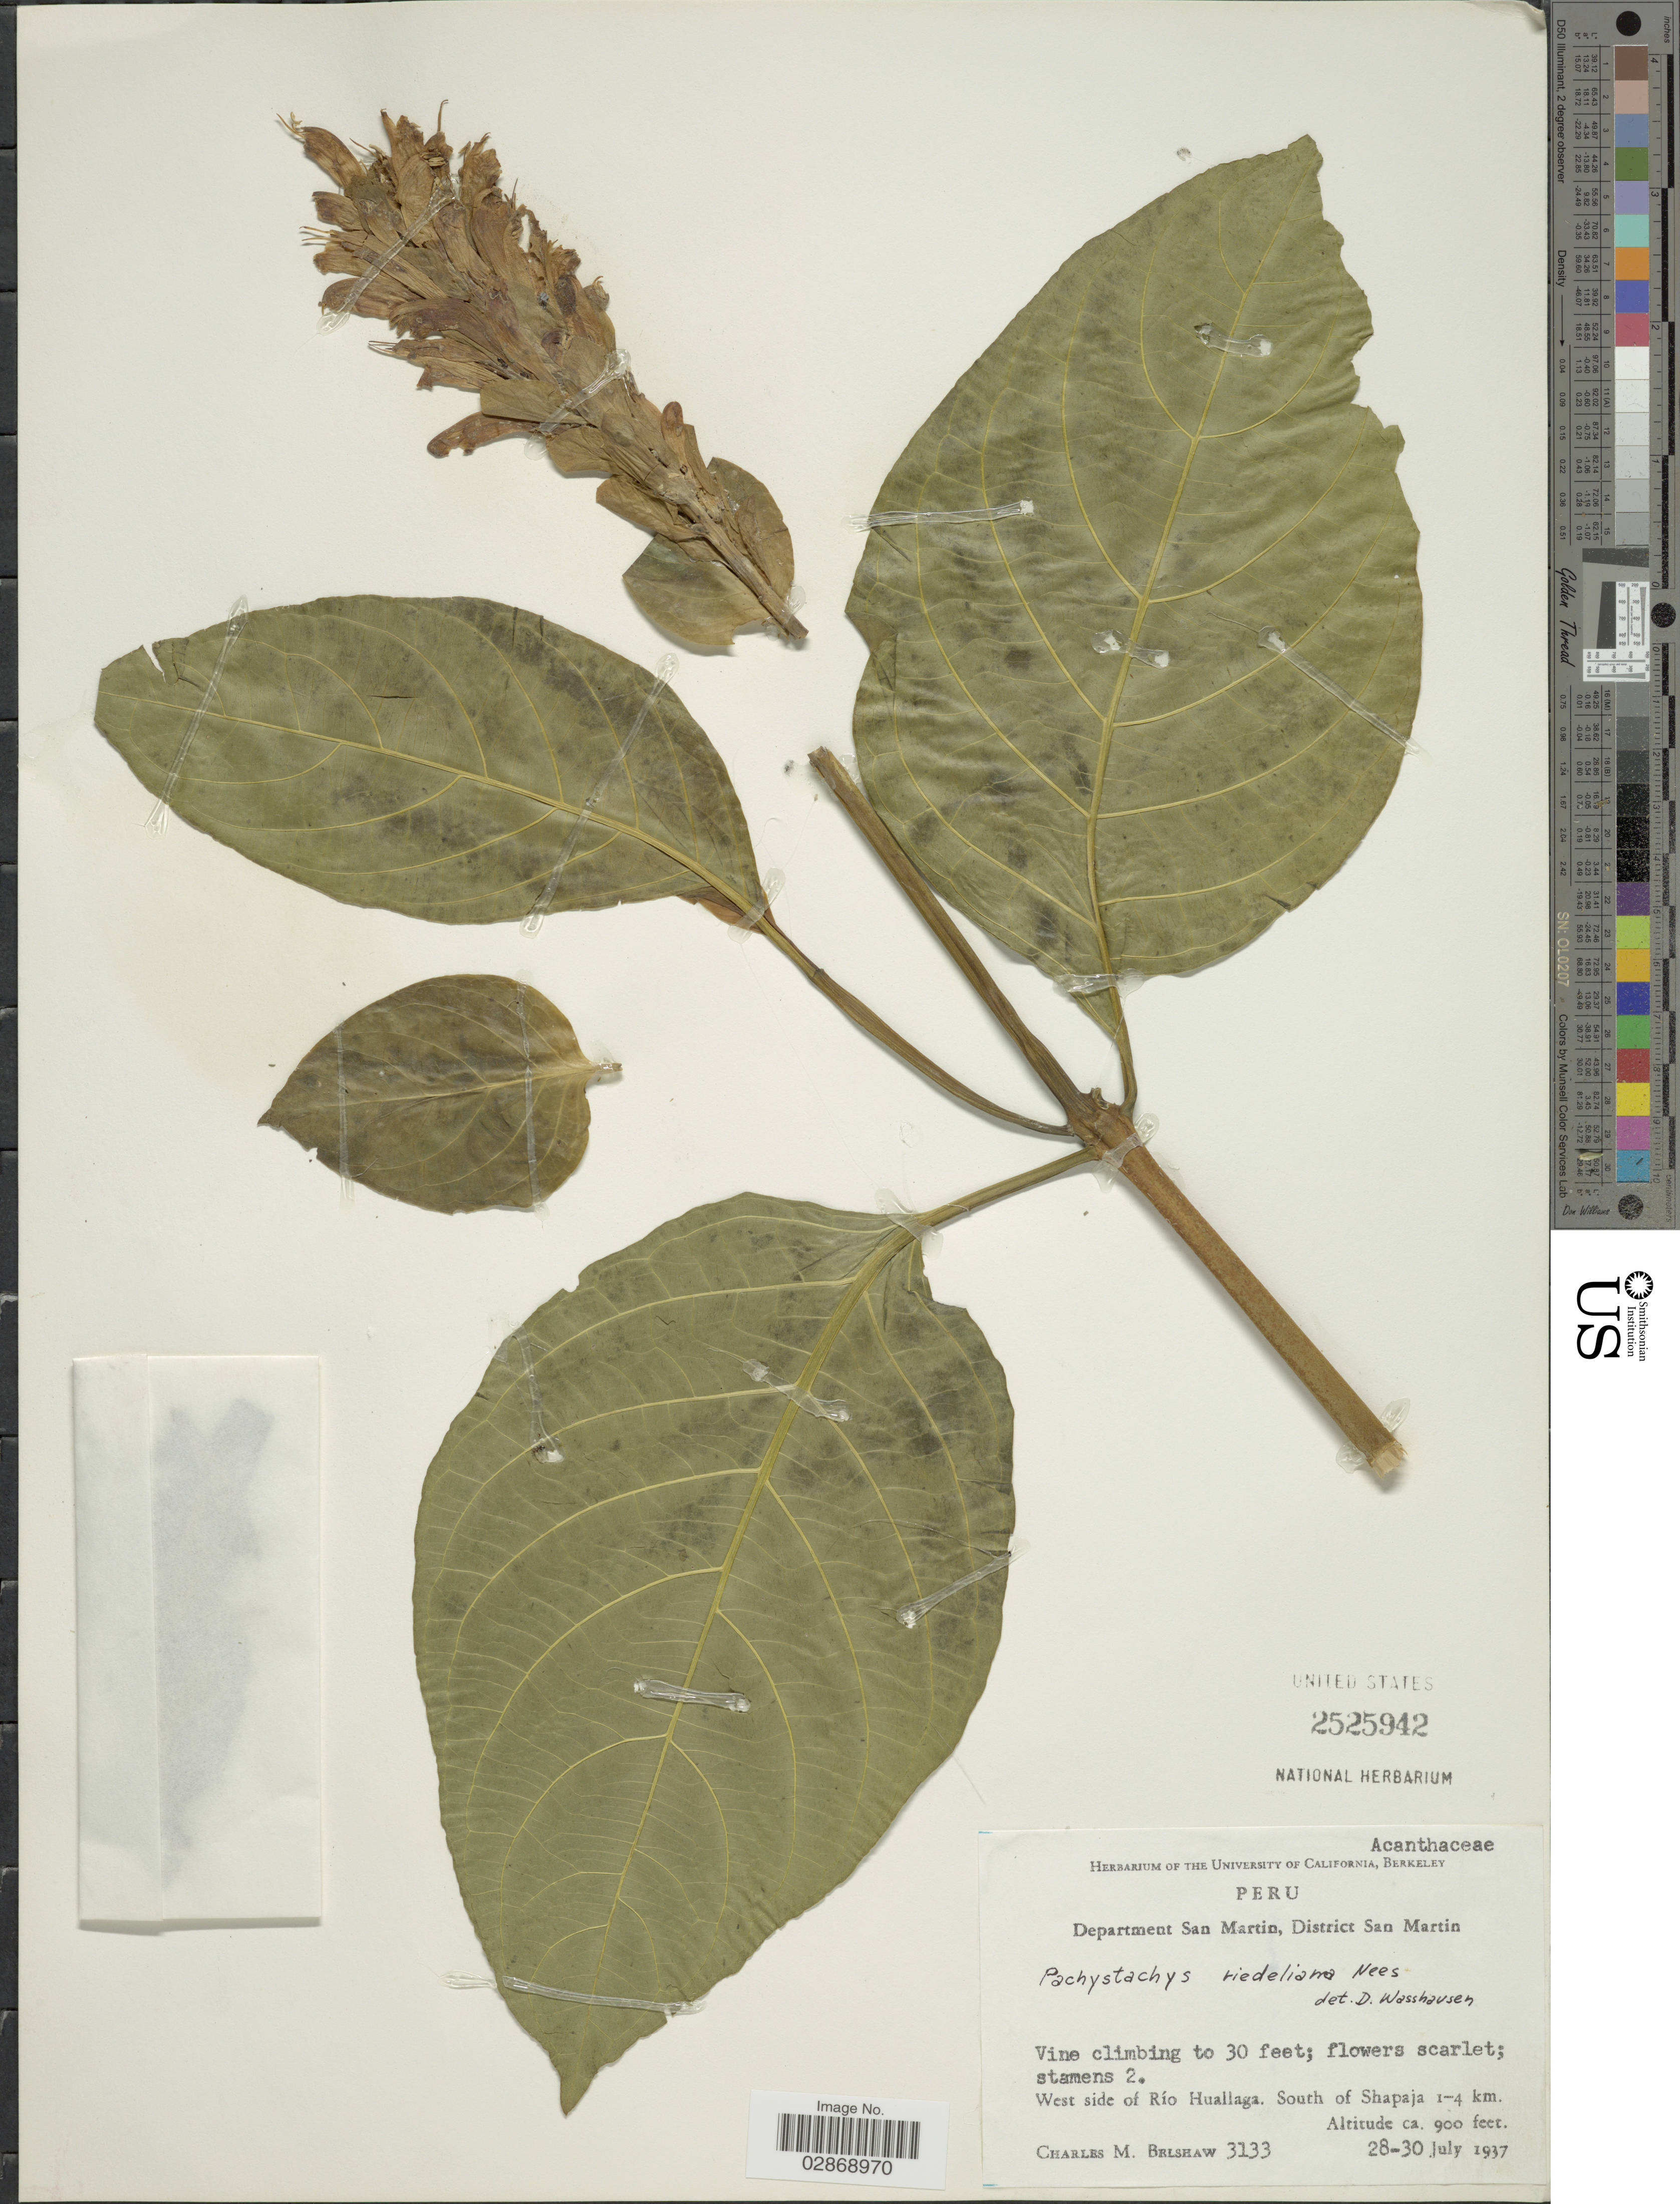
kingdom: Plantae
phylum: Tracheophyta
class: Magnoliopsida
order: Lamiales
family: Acanthaceae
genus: Pachystachys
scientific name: Pachystachys puberula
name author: Wassh.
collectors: C. Shaw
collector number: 3133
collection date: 1937-07-28/1937-07-30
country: Peru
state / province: San Martín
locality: Department of San Martin, District San Martin. West side of R;io Huallaga. South of Shapaja 1-4 km.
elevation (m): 274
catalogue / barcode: US 2525942